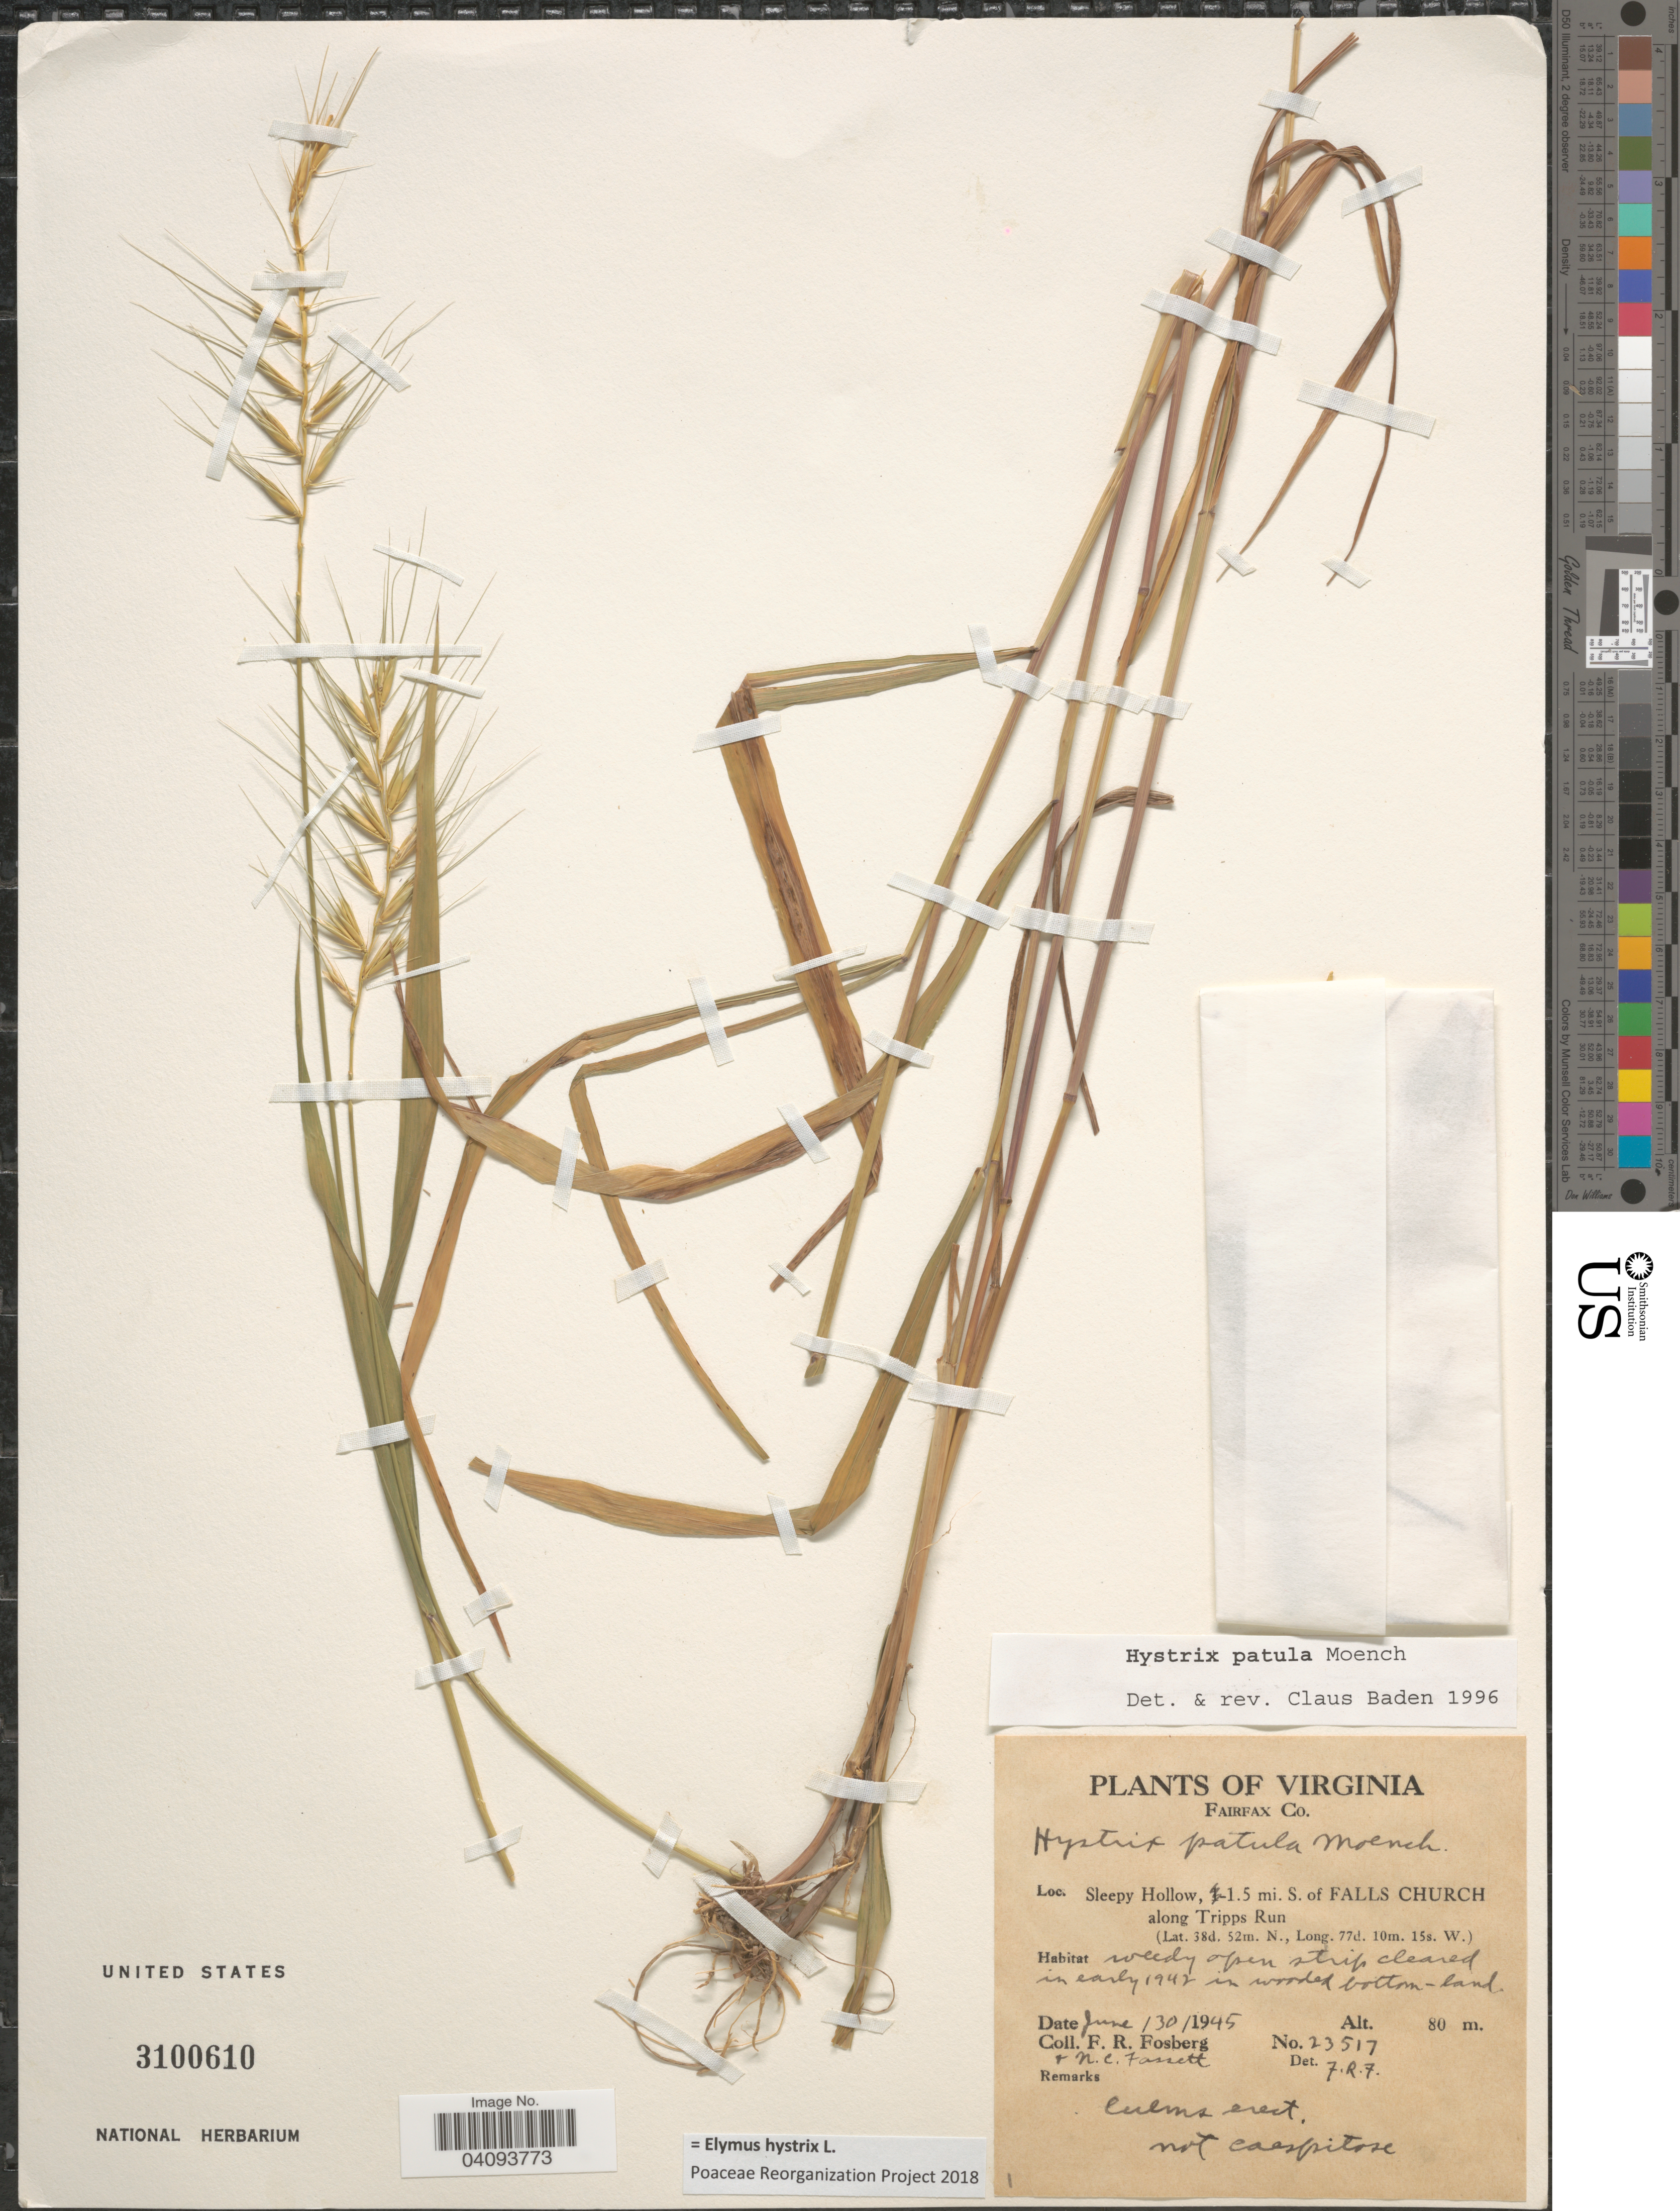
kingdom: Plantae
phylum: Tracheophyta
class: Liliopsida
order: Poales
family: Poaceae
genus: Elymus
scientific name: Elymus hystrix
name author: L.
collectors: F. R. Fosberg & N. C. Fassett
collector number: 23517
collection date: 1945-06-30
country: United States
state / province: Virginia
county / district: Fairfax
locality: Fairfax Co. Sleepy Hollow, 1.5 mi. S. of Falls Church along Tripps Run.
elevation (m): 80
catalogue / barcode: US 3100610